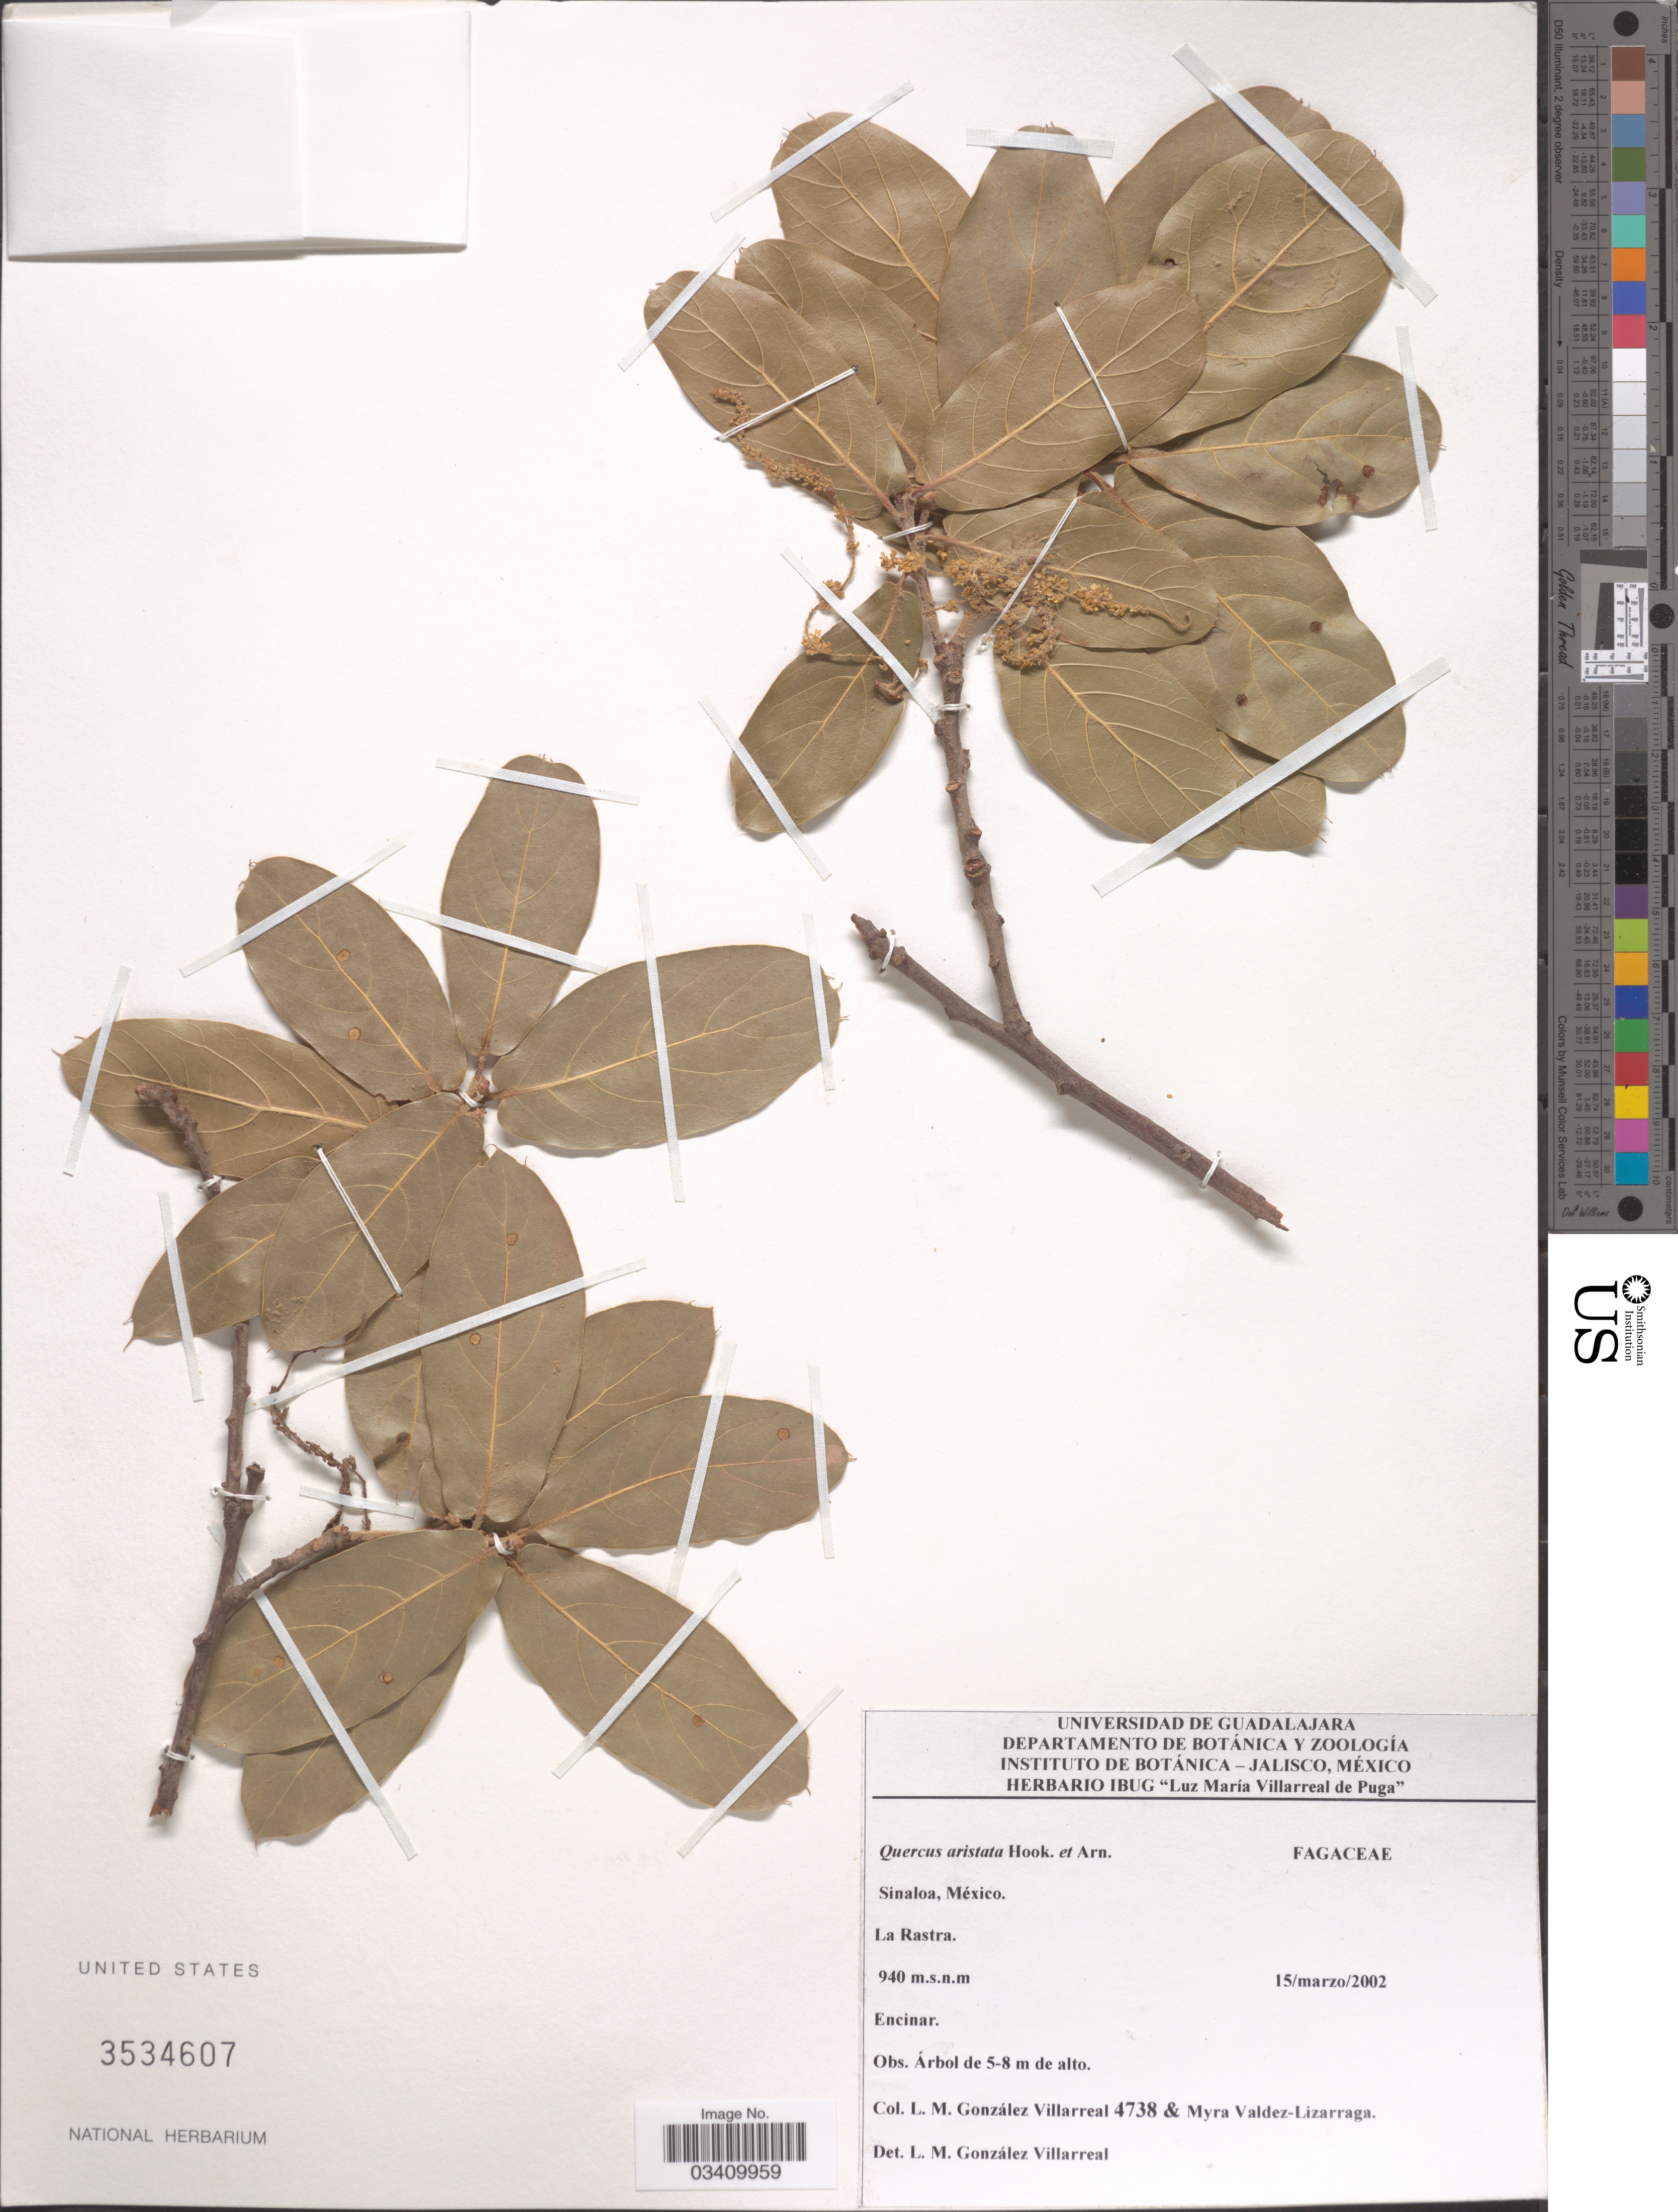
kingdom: Plantae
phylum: Tracheophyta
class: Magnoliopsida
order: Fagales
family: Fagaceae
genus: Quercus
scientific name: Quercus aristata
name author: Hook. & Arn.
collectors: L. M. González & M. Valdez-Lizarraga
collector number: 4738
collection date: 2002-03-15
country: Mexico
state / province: Sinaloa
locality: La Rastra.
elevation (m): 940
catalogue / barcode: US 3534607